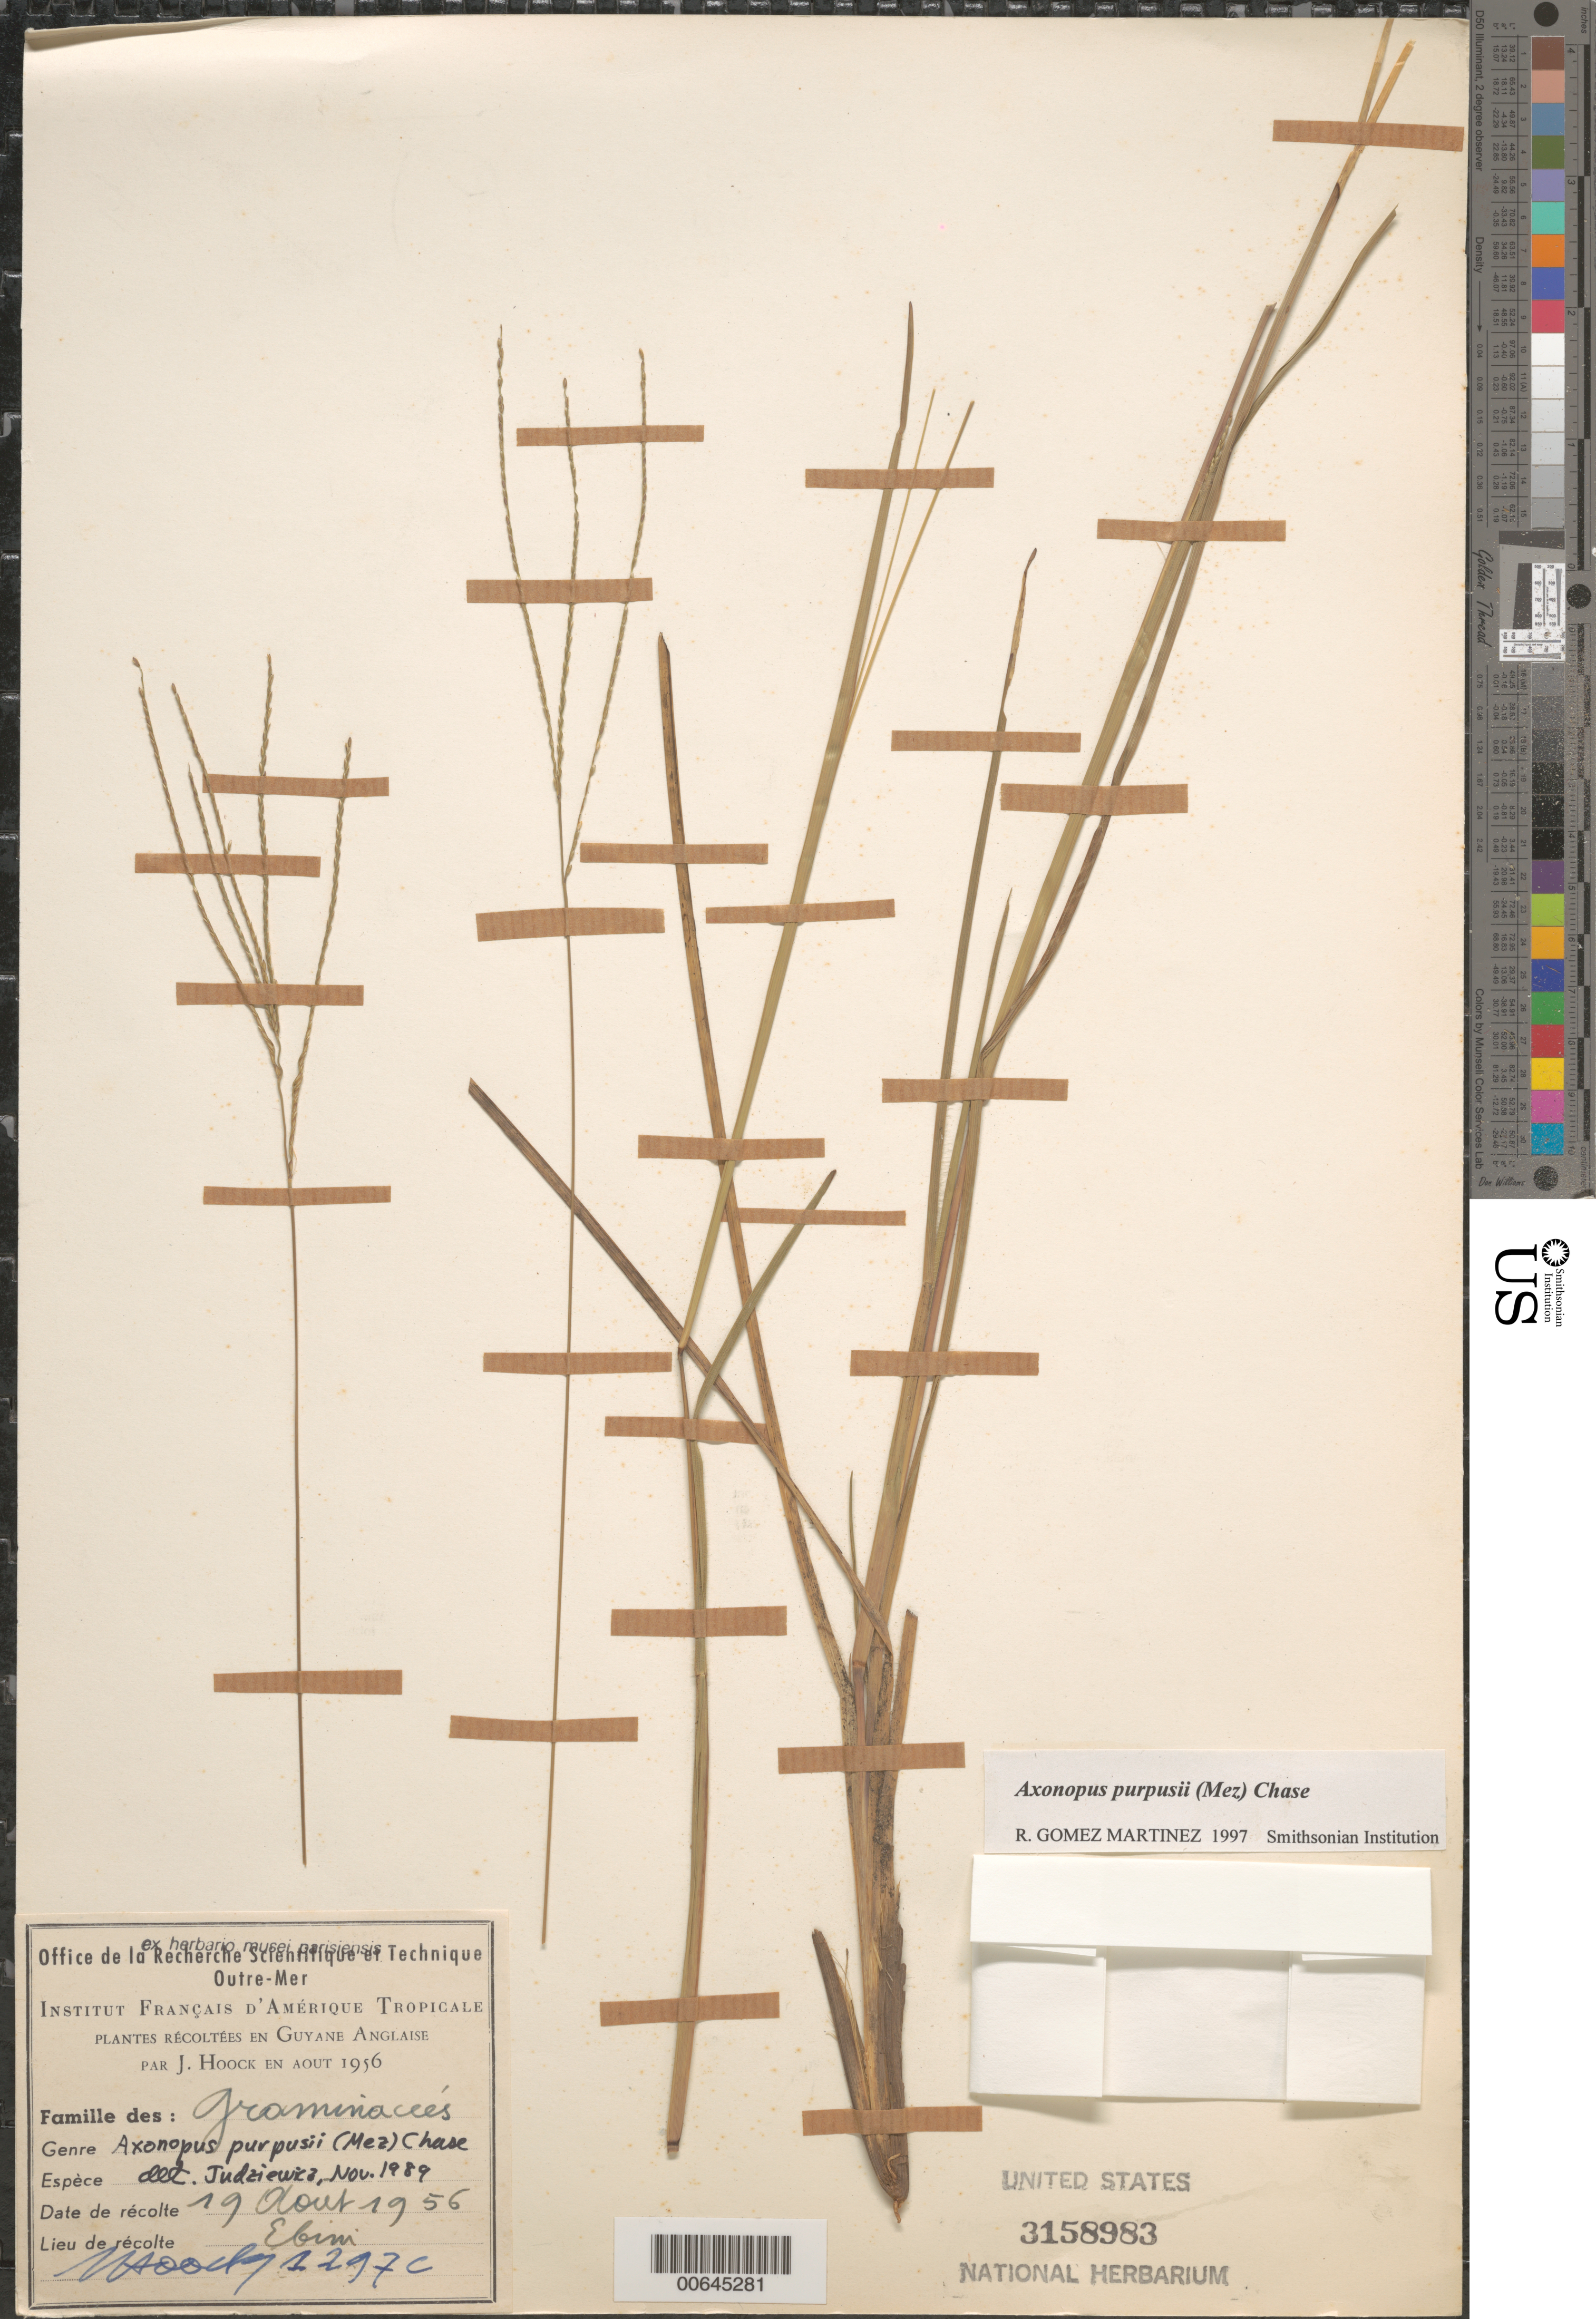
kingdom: Plantae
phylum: Tracheophyta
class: Liliopsida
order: Poales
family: Poaceae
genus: Axonopus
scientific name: Axonopus purpusii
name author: (Mez) Chase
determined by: Gomez Martinez, R.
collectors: J. Hoock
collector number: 1297 c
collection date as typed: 19-Aug-56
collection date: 1956-08-19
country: Guyana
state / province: U. Demerara-Berbice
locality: Ebini Station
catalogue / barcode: US 3158983